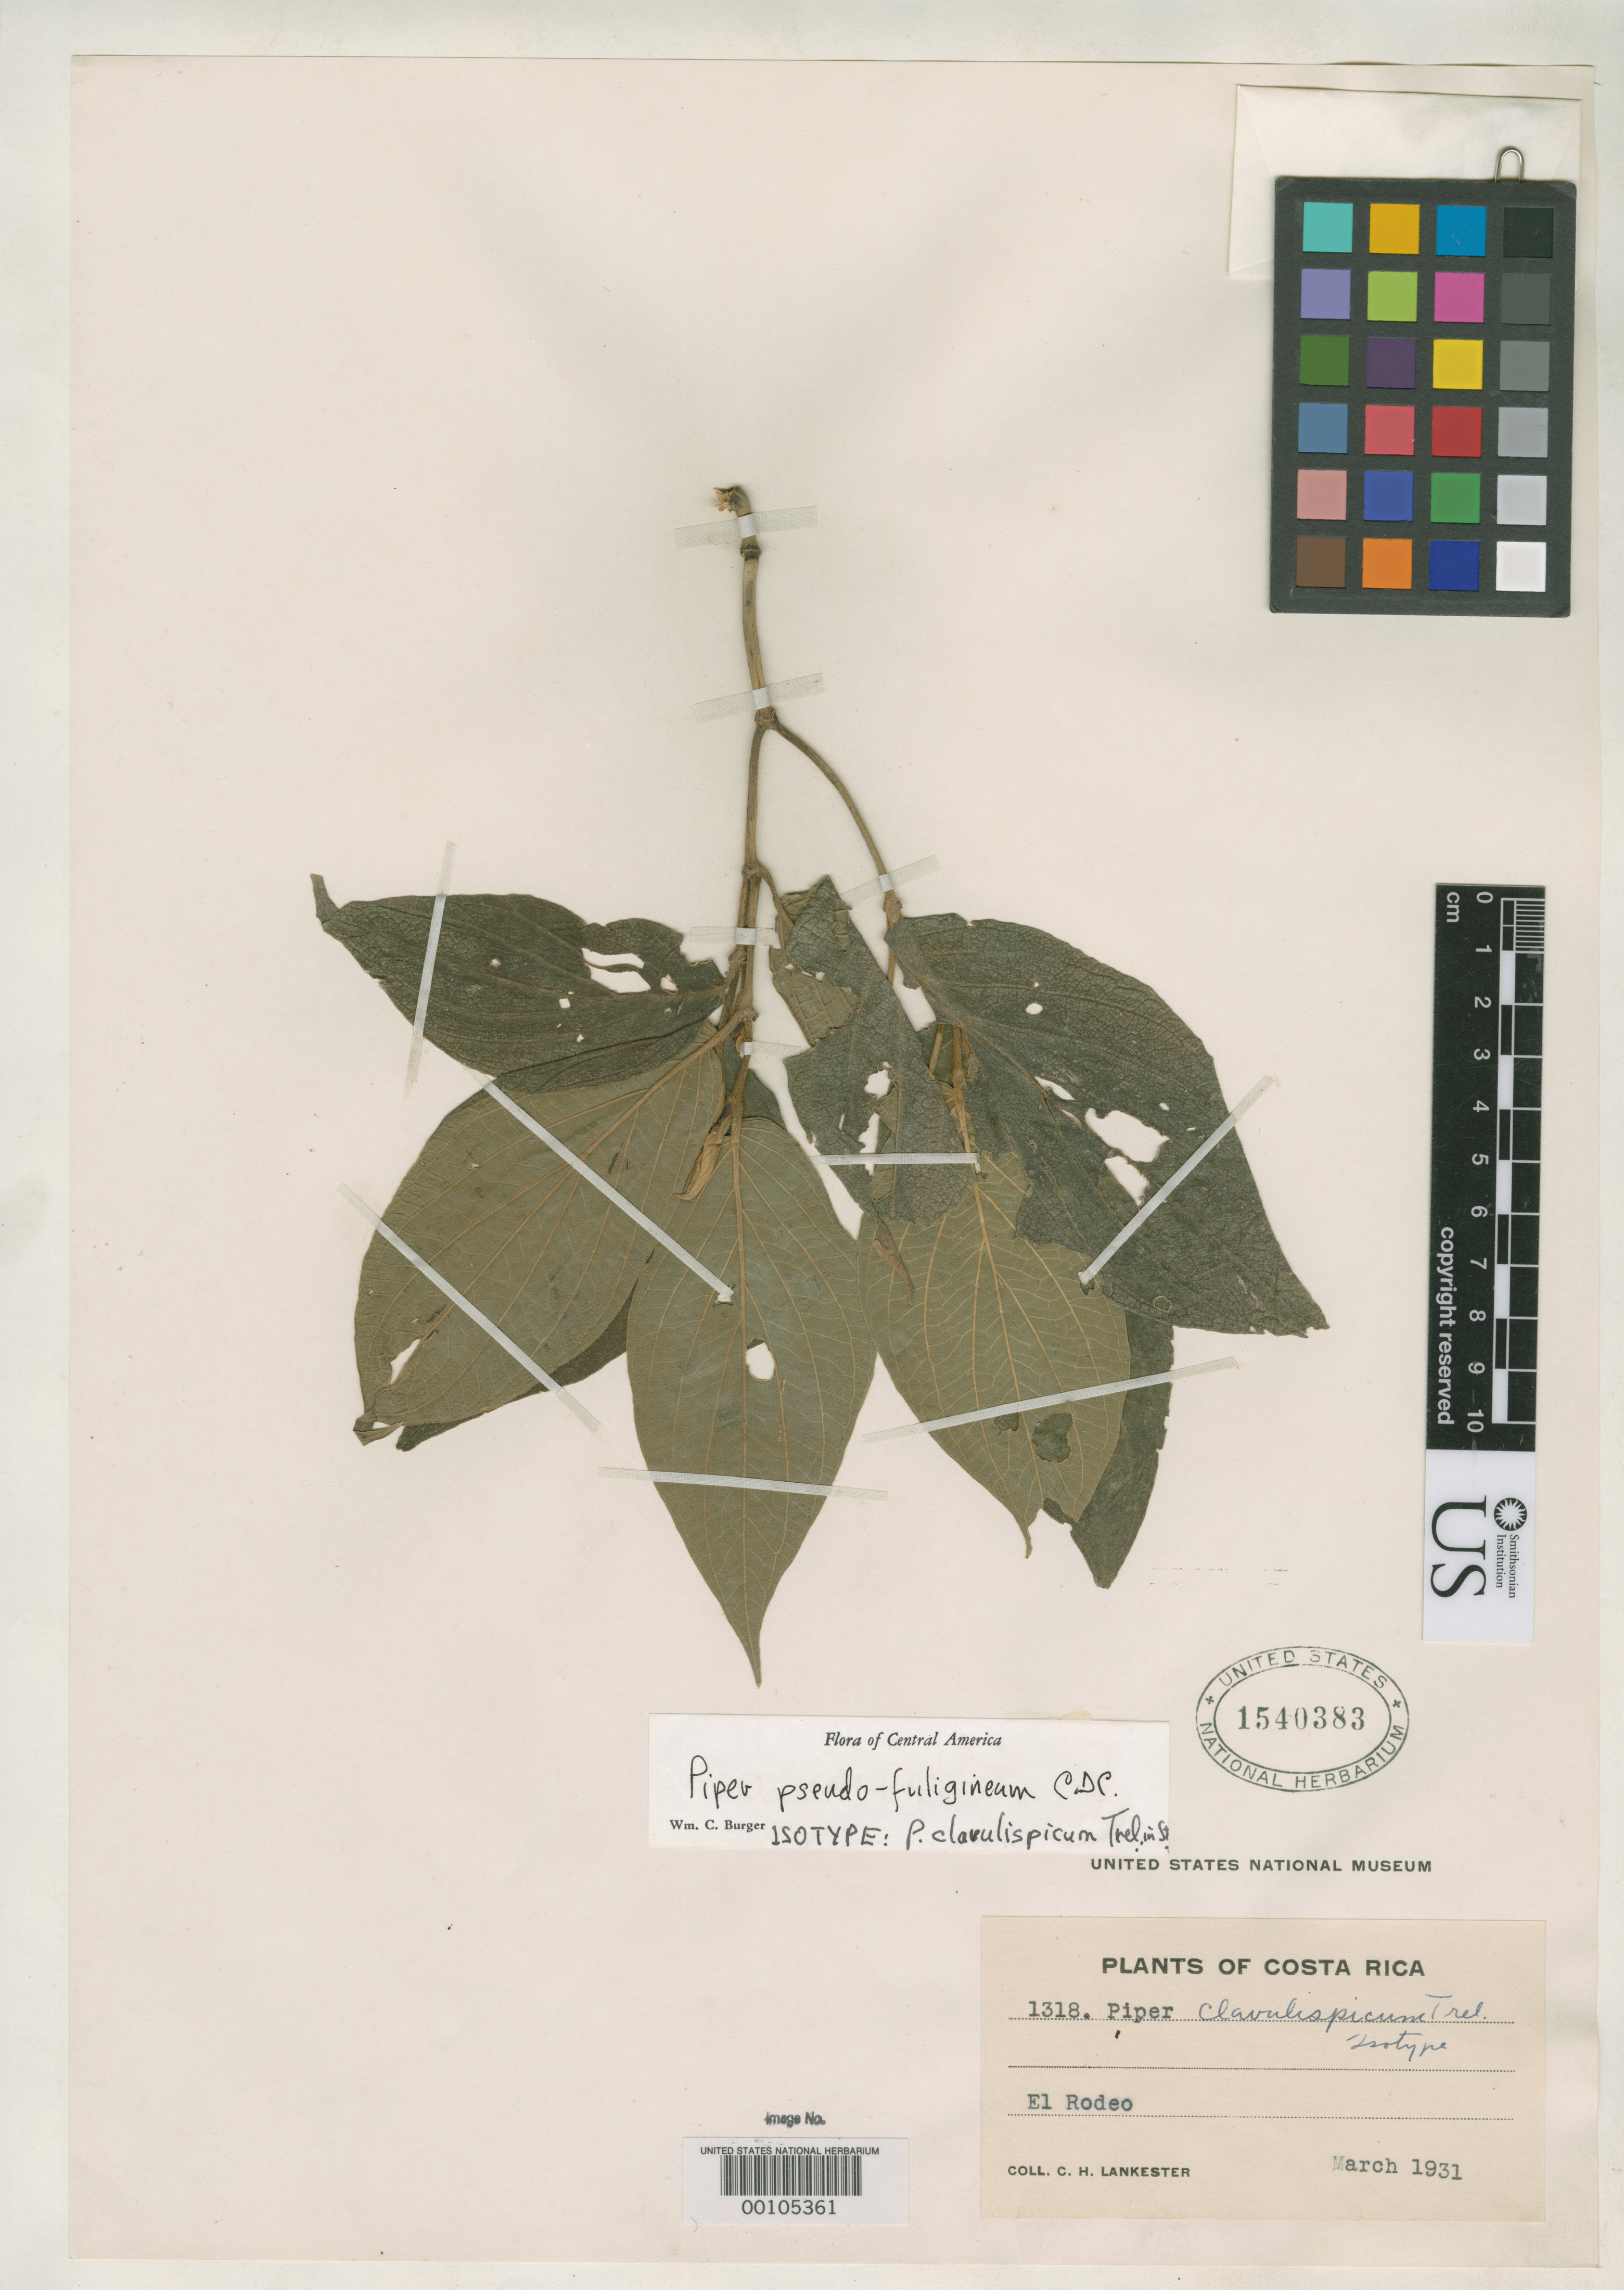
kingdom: Plantae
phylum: Tracheophyta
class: Magnoliopsida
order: Piperales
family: Piperaceae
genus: Piper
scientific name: Piper clavulispicum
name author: Trel. in Standl.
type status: Isotype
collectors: C. H. Lankester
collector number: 1318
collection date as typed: Mar 1931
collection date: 1931-03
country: Costa Rica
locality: El Rodeo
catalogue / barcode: US 1540383